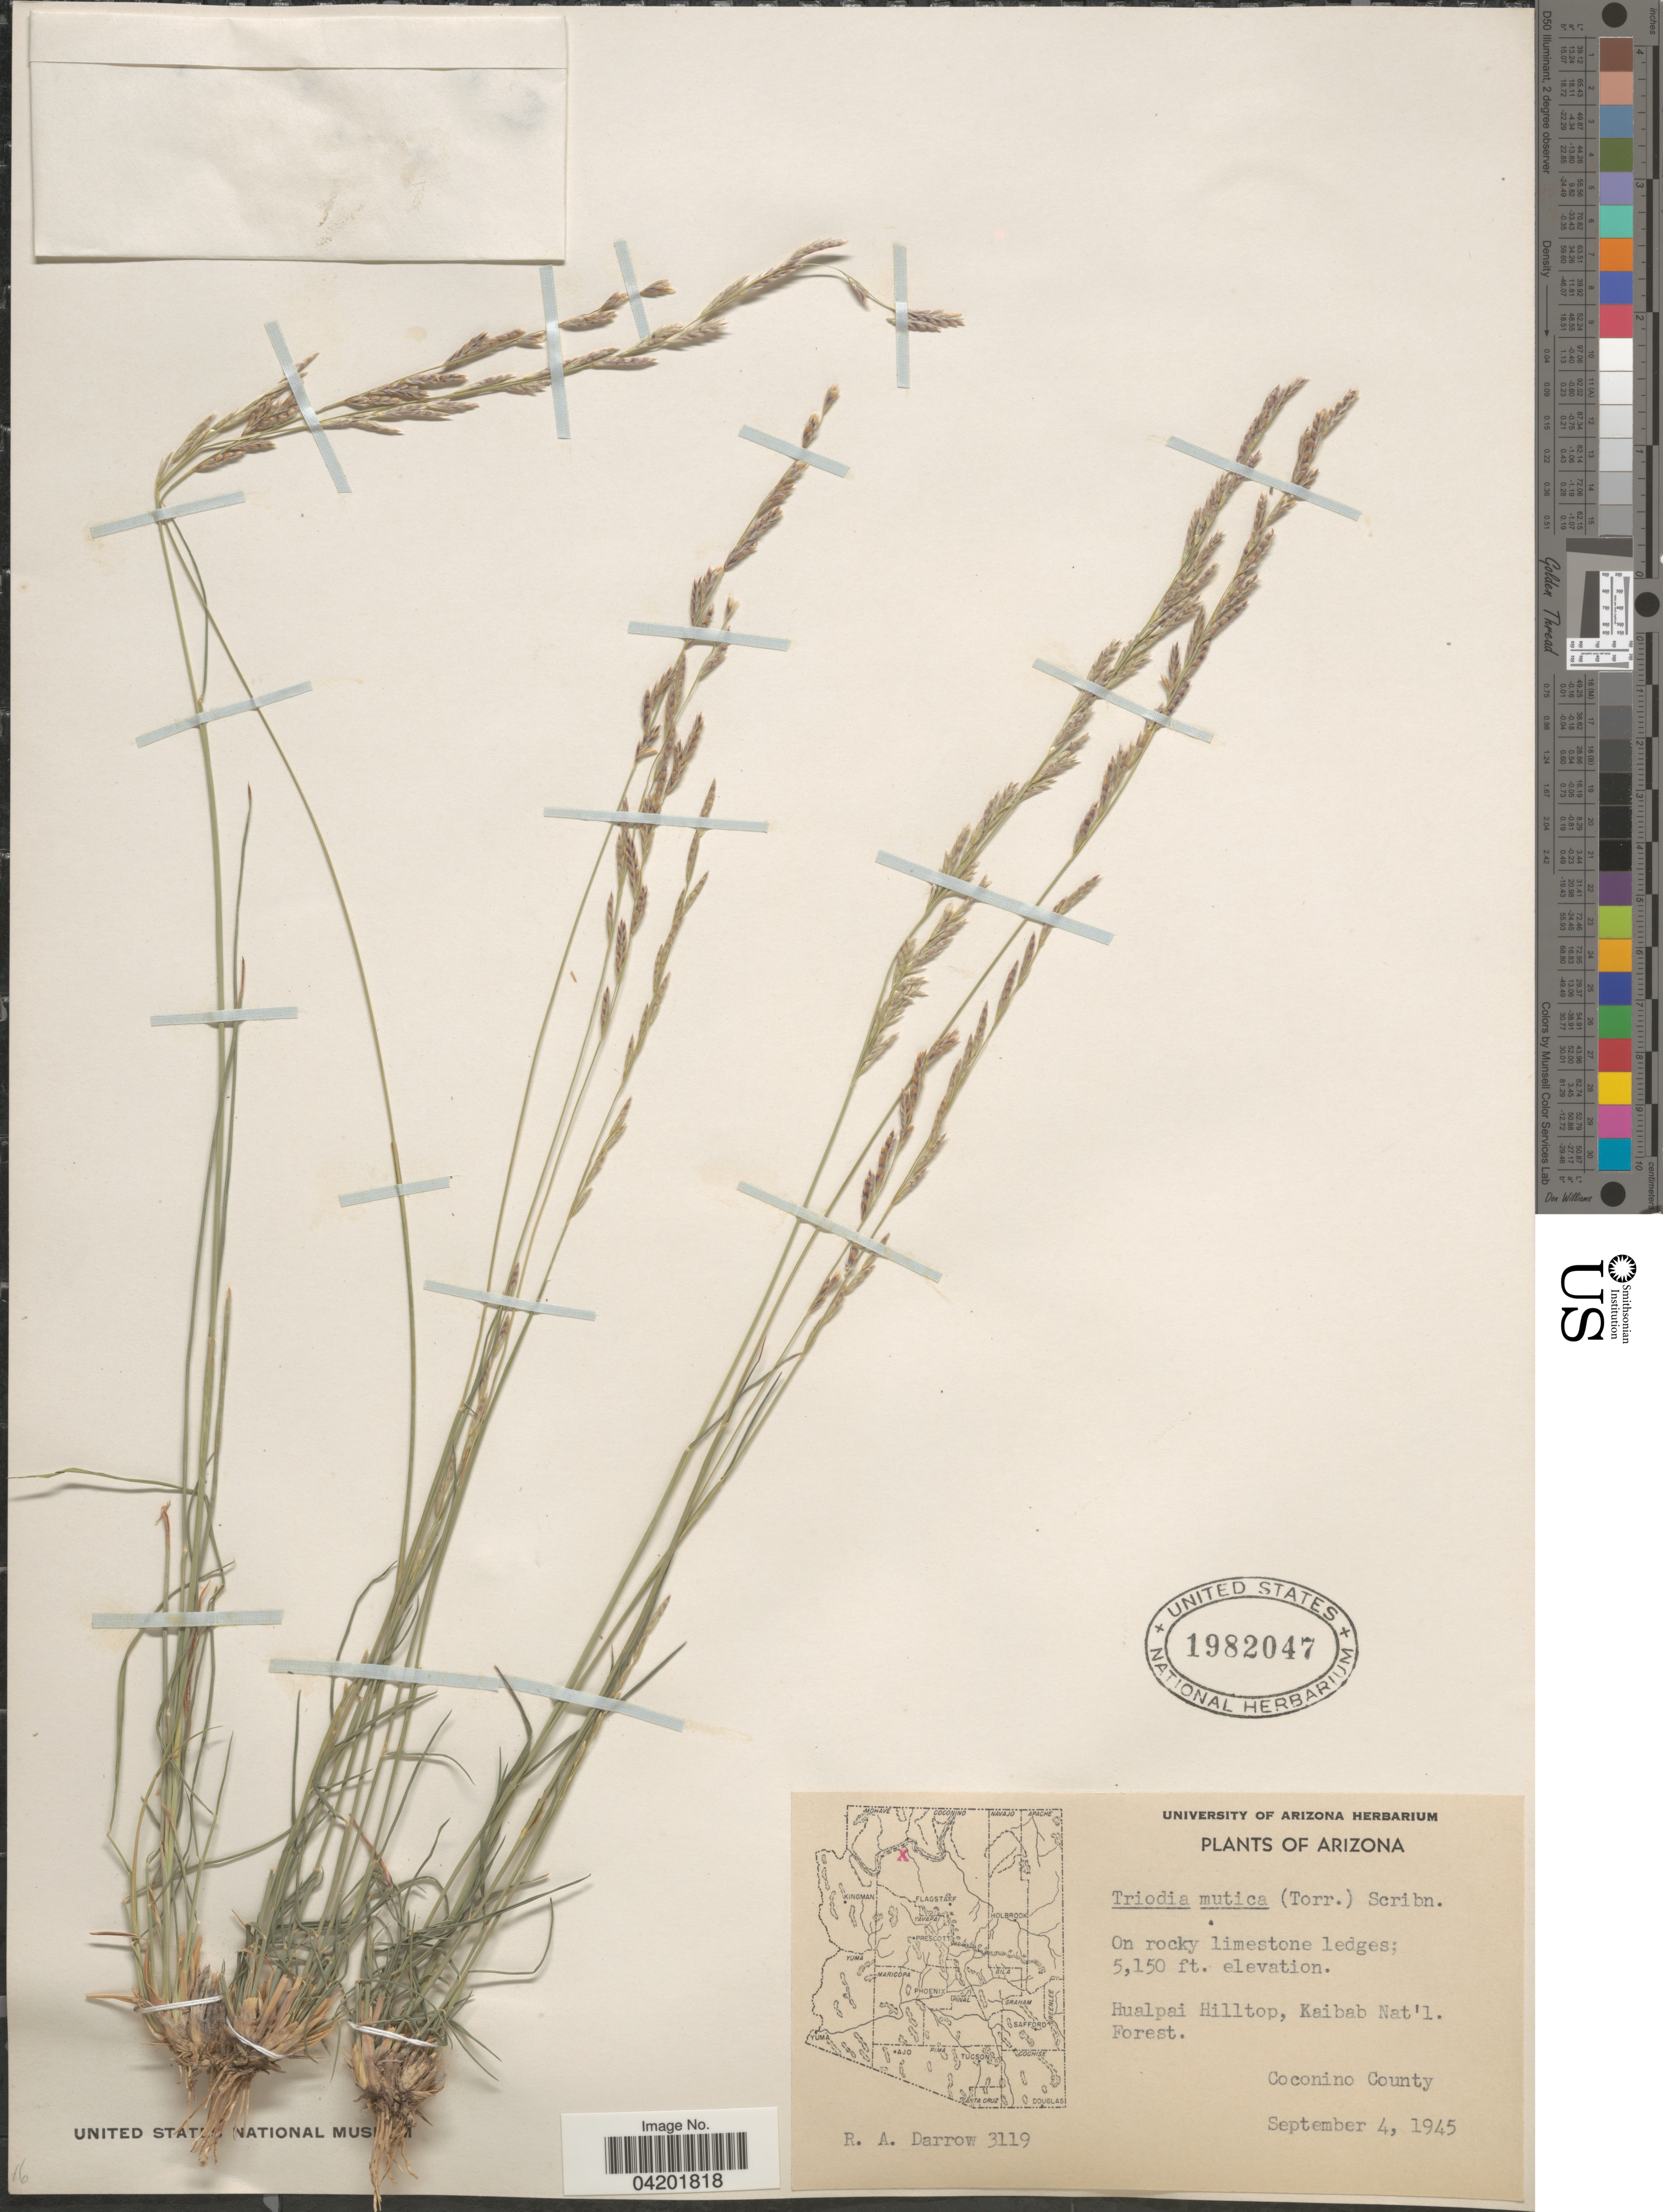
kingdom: Plantae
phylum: Tracheophyta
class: Liliopsida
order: Poales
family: Poaceae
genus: Tridentopsis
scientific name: Tridentopsis mutica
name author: (Torr.) P.M. Peterson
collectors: R. A. Darrow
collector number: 3119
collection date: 1945-09-04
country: United States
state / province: Arizona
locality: Hualpai Hilltop, Kaibab Nat'l. Forest. Coconino County.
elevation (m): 1570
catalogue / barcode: US 1982047